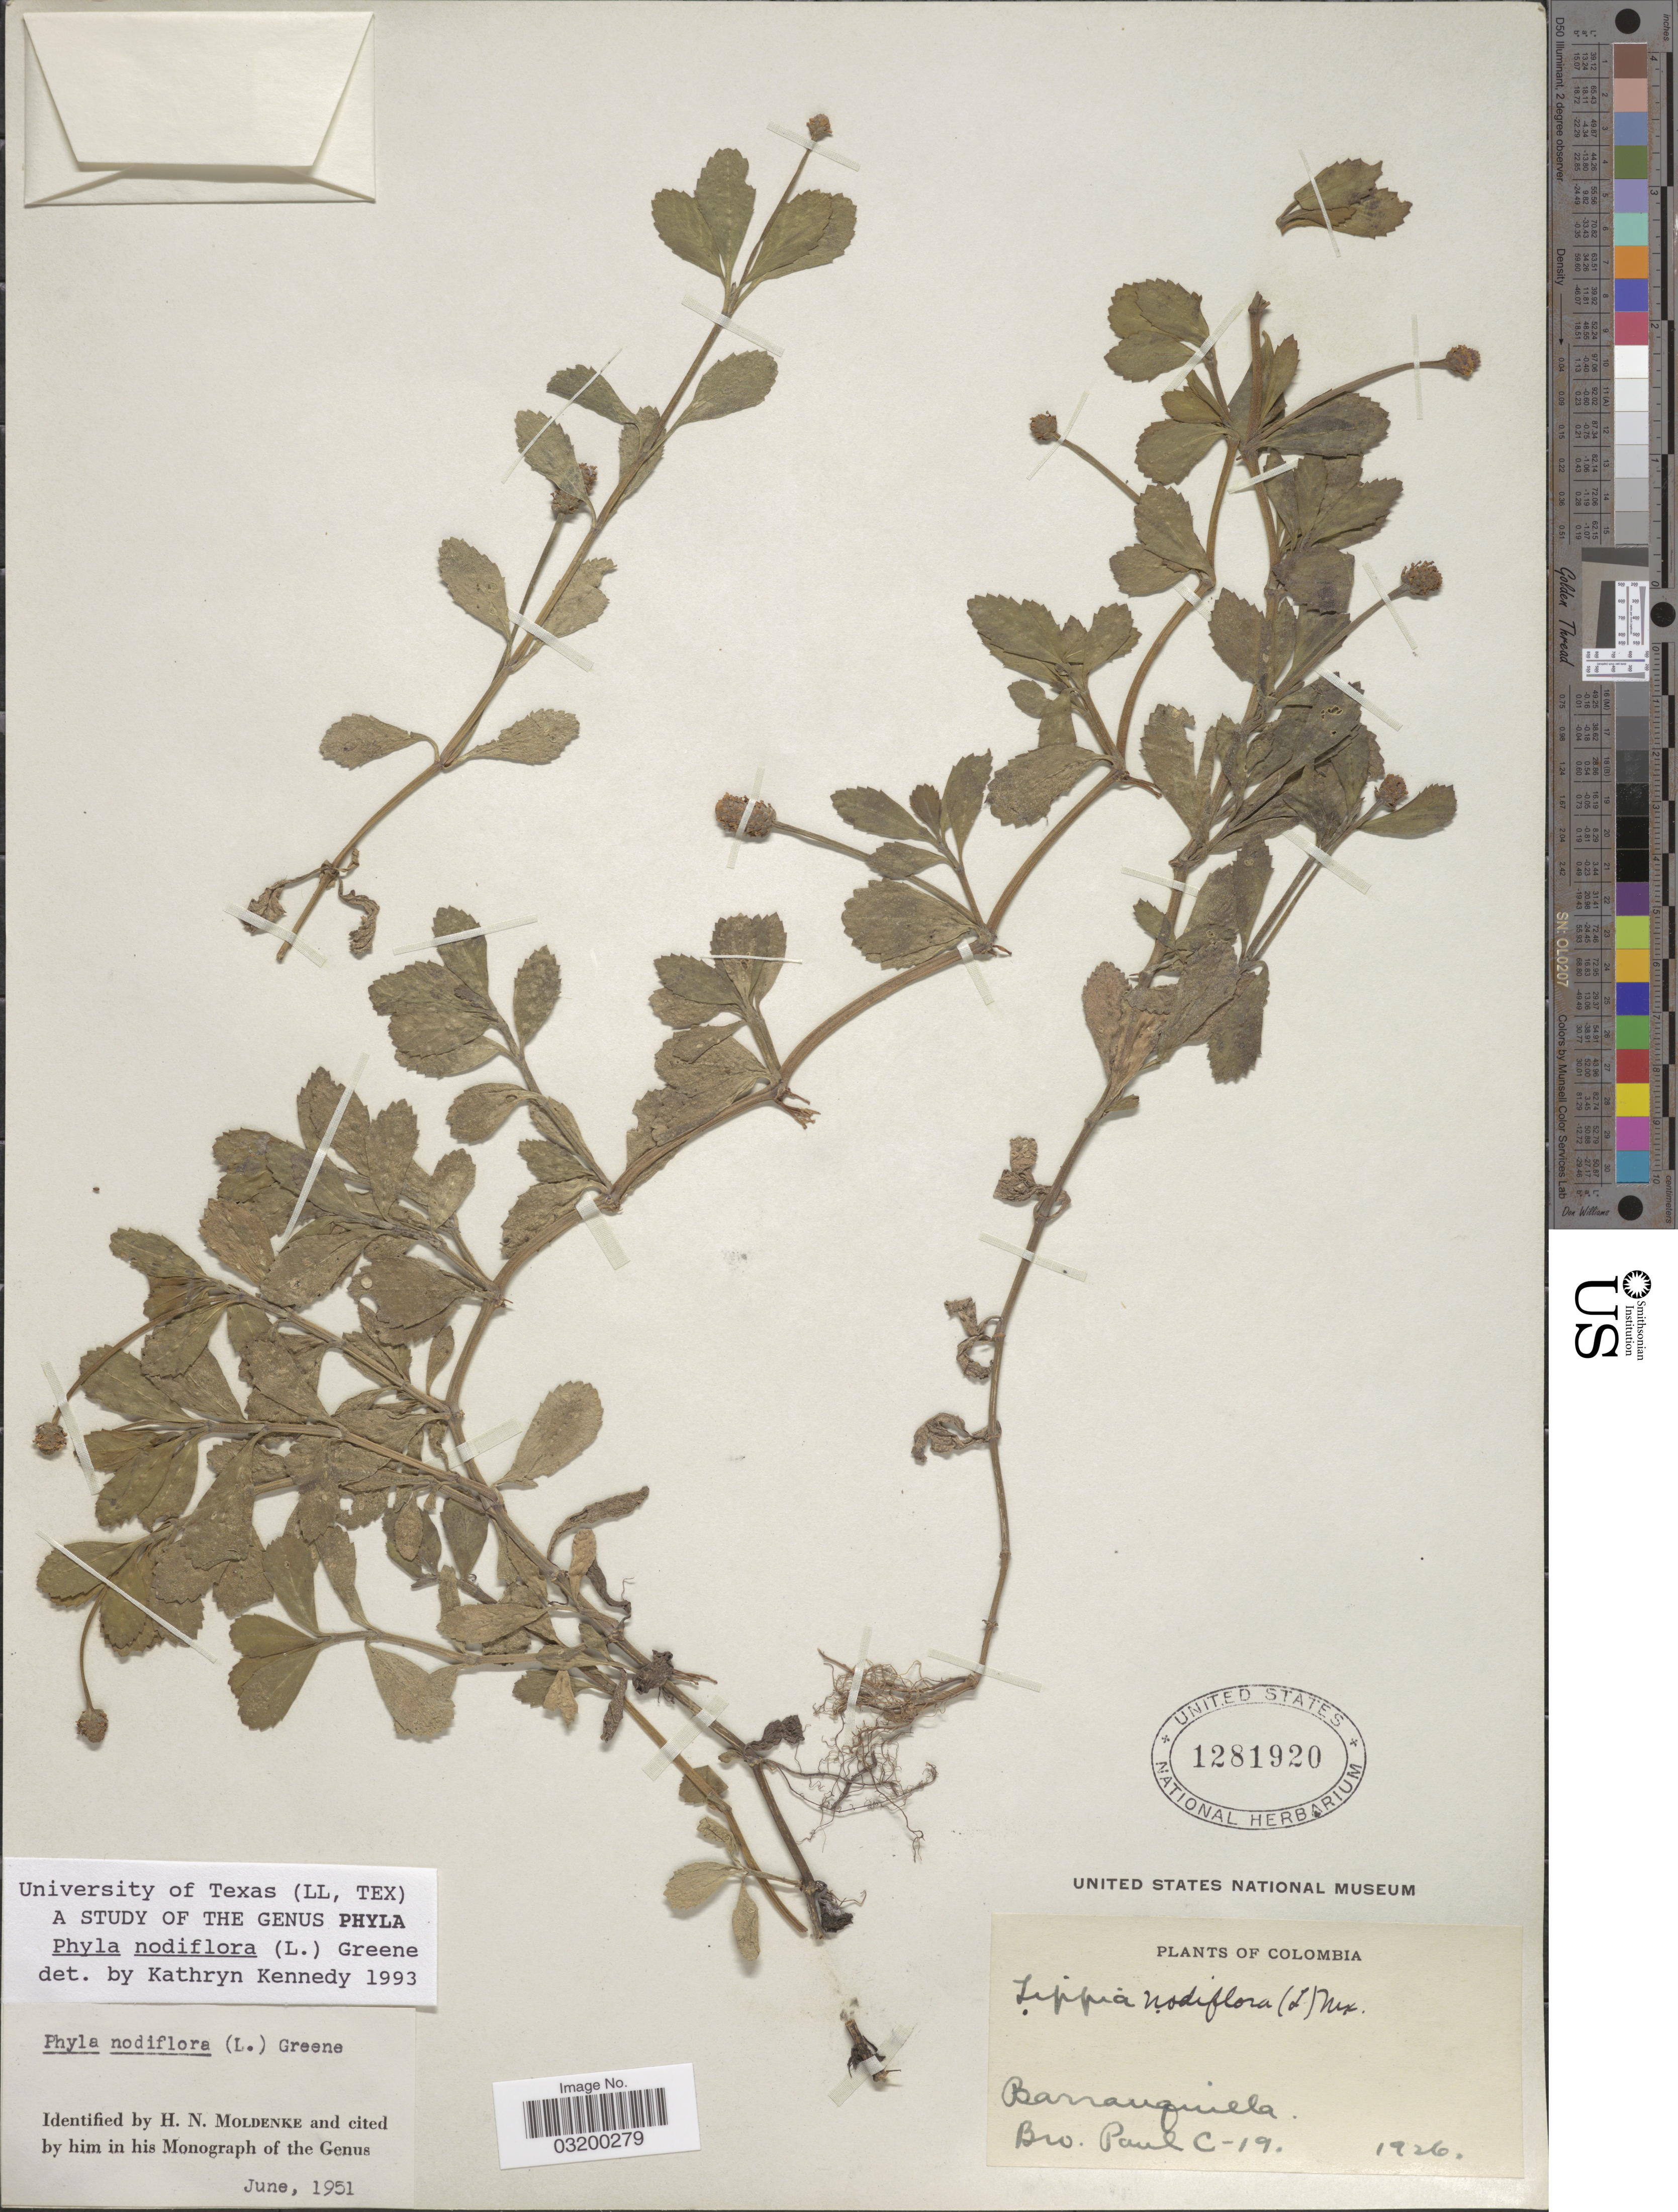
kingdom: Plantae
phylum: Tracheophyta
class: Magnoliopsida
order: Lamiales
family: Verbenaceae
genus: Phyla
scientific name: Phyla nodiflora var. nodiflora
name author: (L.) Greene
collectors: B. Paul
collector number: C-19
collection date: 1926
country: Colombia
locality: Barranquilla.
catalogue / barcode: US 1281920